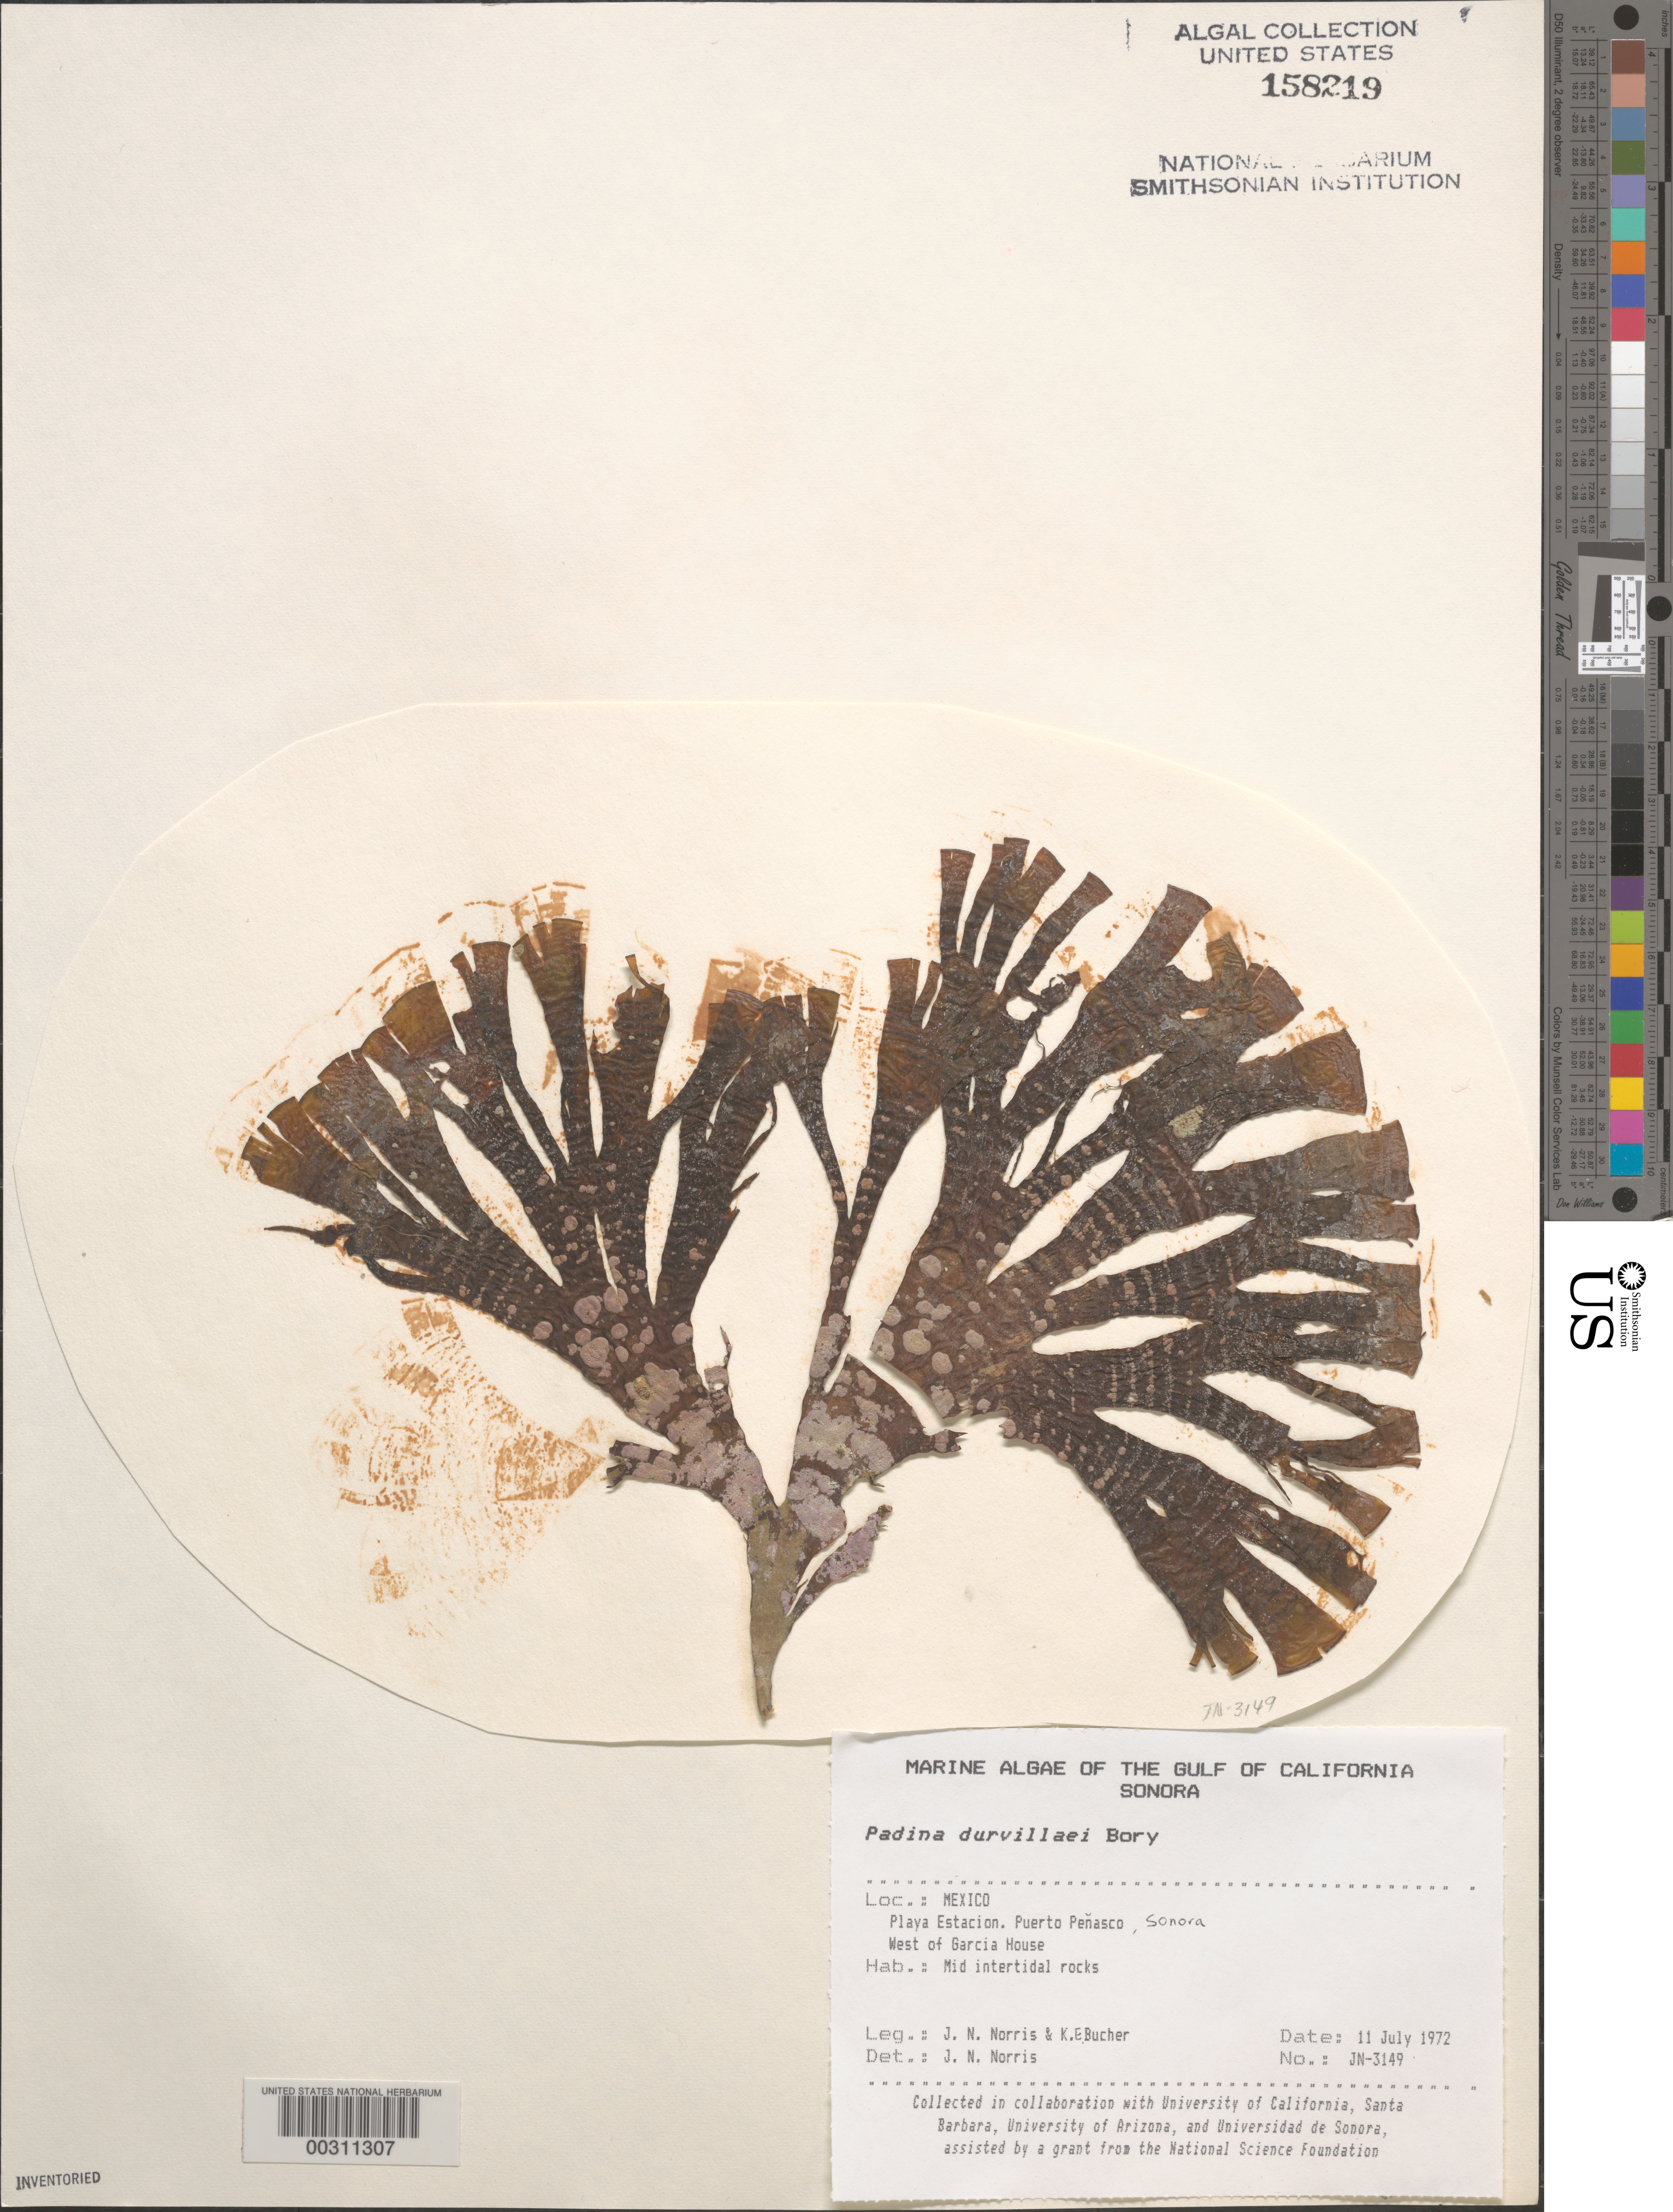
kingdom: Chromista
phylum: Ochrophyta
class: Phaeophyceae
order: Dictyotales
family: Dictyotaceae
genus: Padina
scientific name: Padina durvillaei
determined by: Norris, James N.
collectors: J. N. Norris & K. E. Bucher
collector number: JN-3149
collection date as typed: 11 Jul 1972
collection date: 1972-07-11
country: Mexico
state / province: Sonora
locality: Playa Estacion, Puerto Penasco, west of Garcia House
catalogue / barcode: US 158219